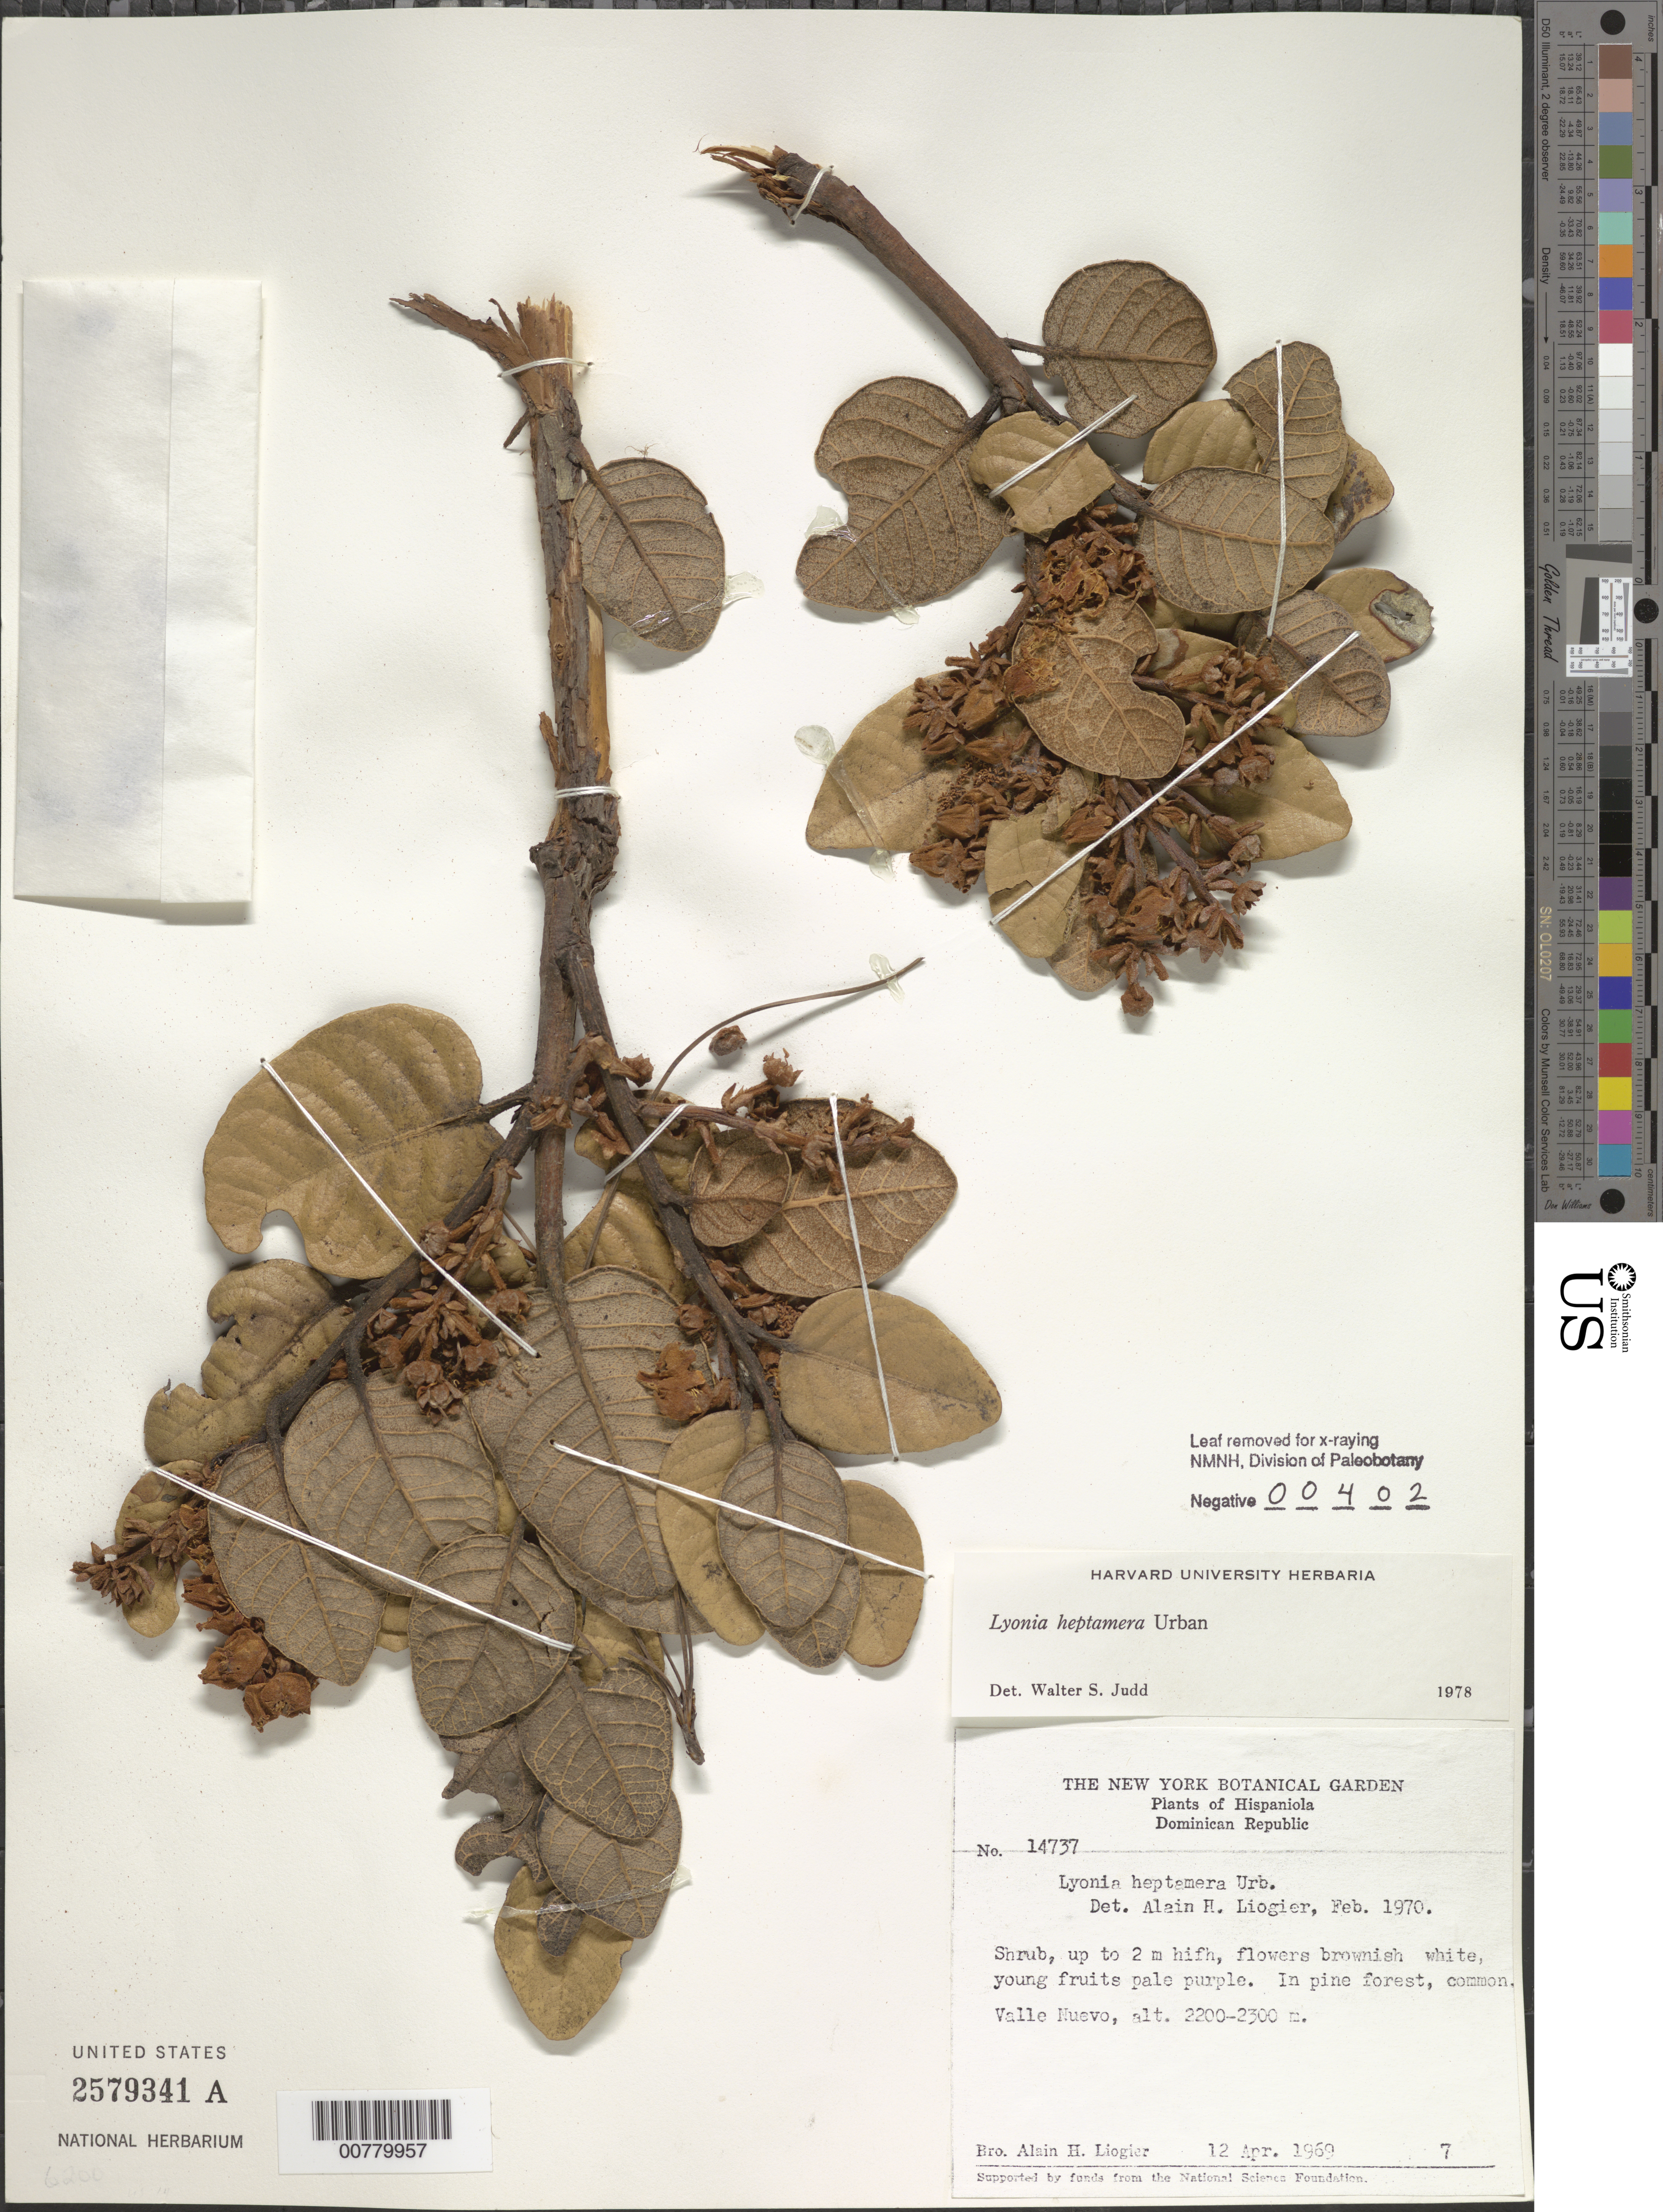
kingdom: Plantae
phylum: Tracheophyta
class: Magnoliopsida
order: Ericales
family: Ericaceae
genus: Lyonia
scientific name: Lyonia heptamera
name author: Urb.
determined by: Judd, Walter S.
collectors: A. H. Liogier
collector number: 14737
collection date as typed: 12 Apr 1969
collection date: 1969-04-12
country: Dominican Republic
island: Hispaniola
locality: Valle Nuevo.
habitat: In pine forest.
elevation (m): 2200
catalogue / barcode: US 2579341A